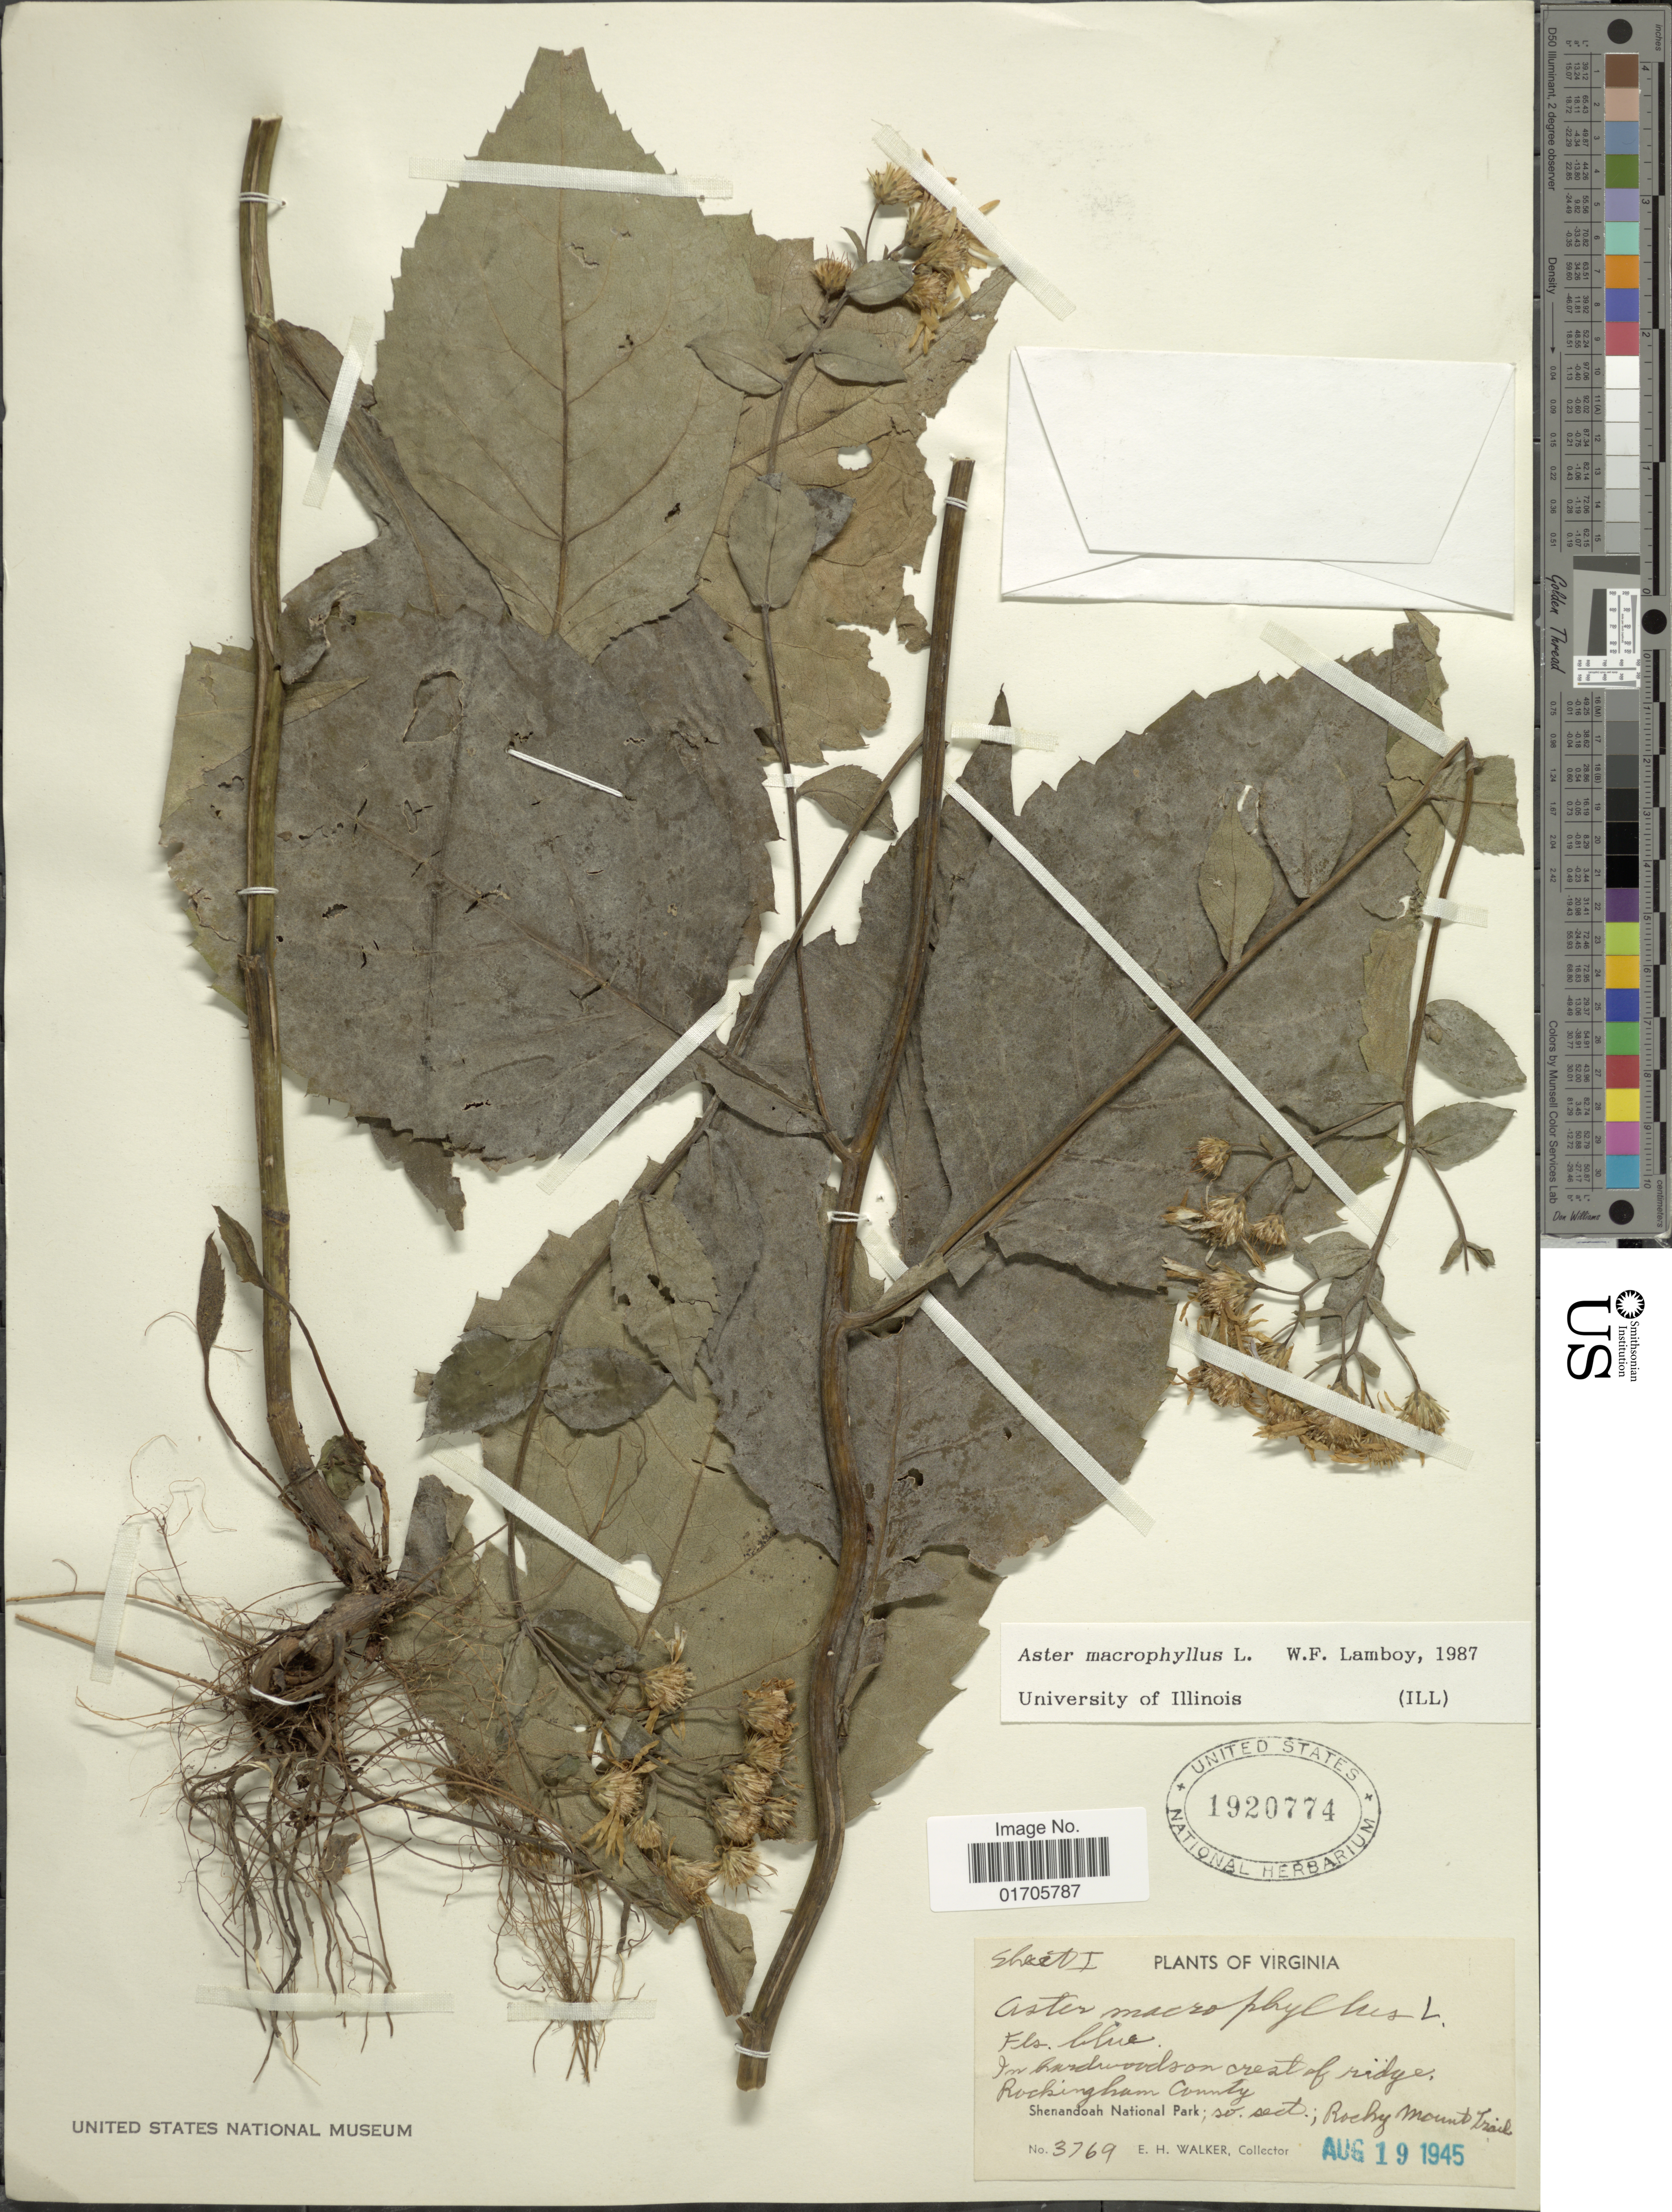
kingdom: Plantae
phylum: Tracheophyta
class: Magnoliopsida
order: Asterales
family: Asteraceae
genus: Eurybia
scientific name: Eurybia macrophylla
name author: (L.) Cass.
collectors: E. H. Walker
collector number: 3769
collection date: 1945-08-19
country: United States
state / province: Virginia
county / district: Rockingham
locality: Virginia. Rockingham County. Shenandoah National Park; so. sect.; Rocky Mount Trail.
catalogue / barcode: US 1920774